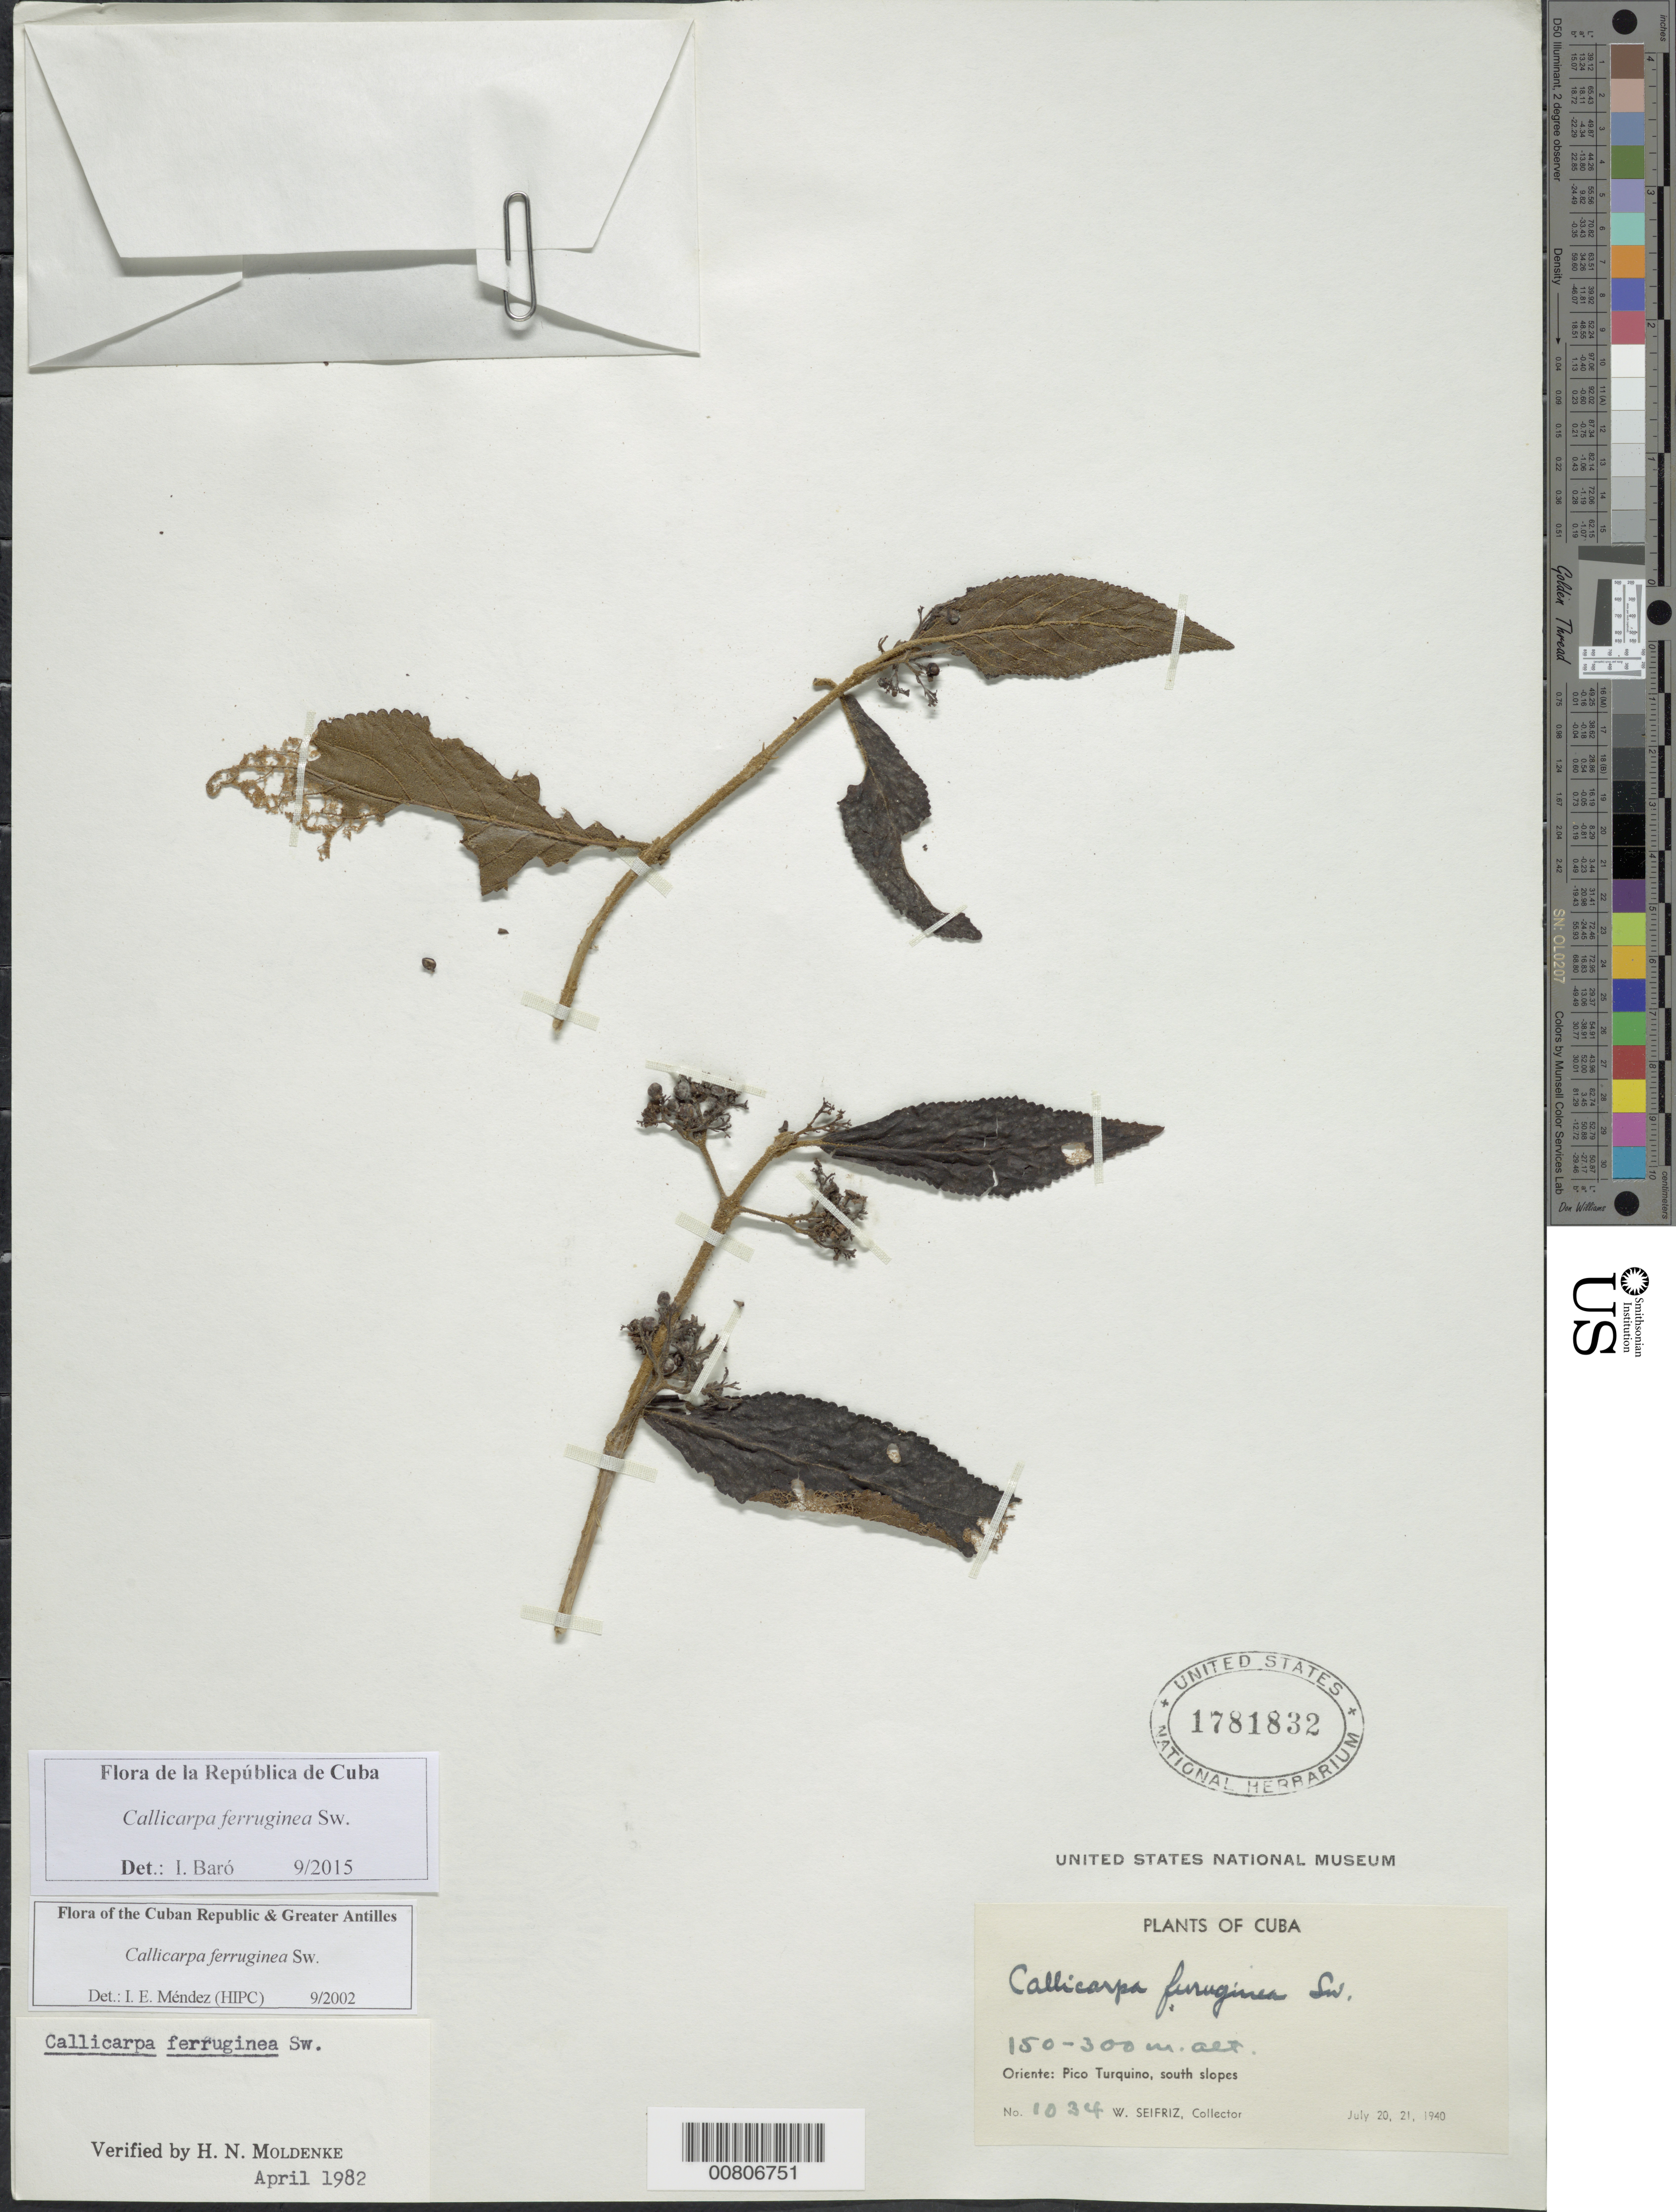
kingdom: Plantae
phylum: Tracheophyta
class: Magnoliopsida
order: Lamiales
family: Lamiaceae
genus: Callicarpa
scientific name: Callicarpa ferruginea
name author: Sw.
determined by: Baró Oliedo, I.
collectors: W. Seifriz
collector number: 1034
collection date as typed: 20 Jul 1940 and 21 Jul 1940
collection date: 1940-07-20,1940-07-21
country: Cuba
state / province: Santiago de Cuba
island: Cuba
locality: Pico Turquino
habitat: S slopes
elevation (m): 150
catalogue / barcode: US 1781832